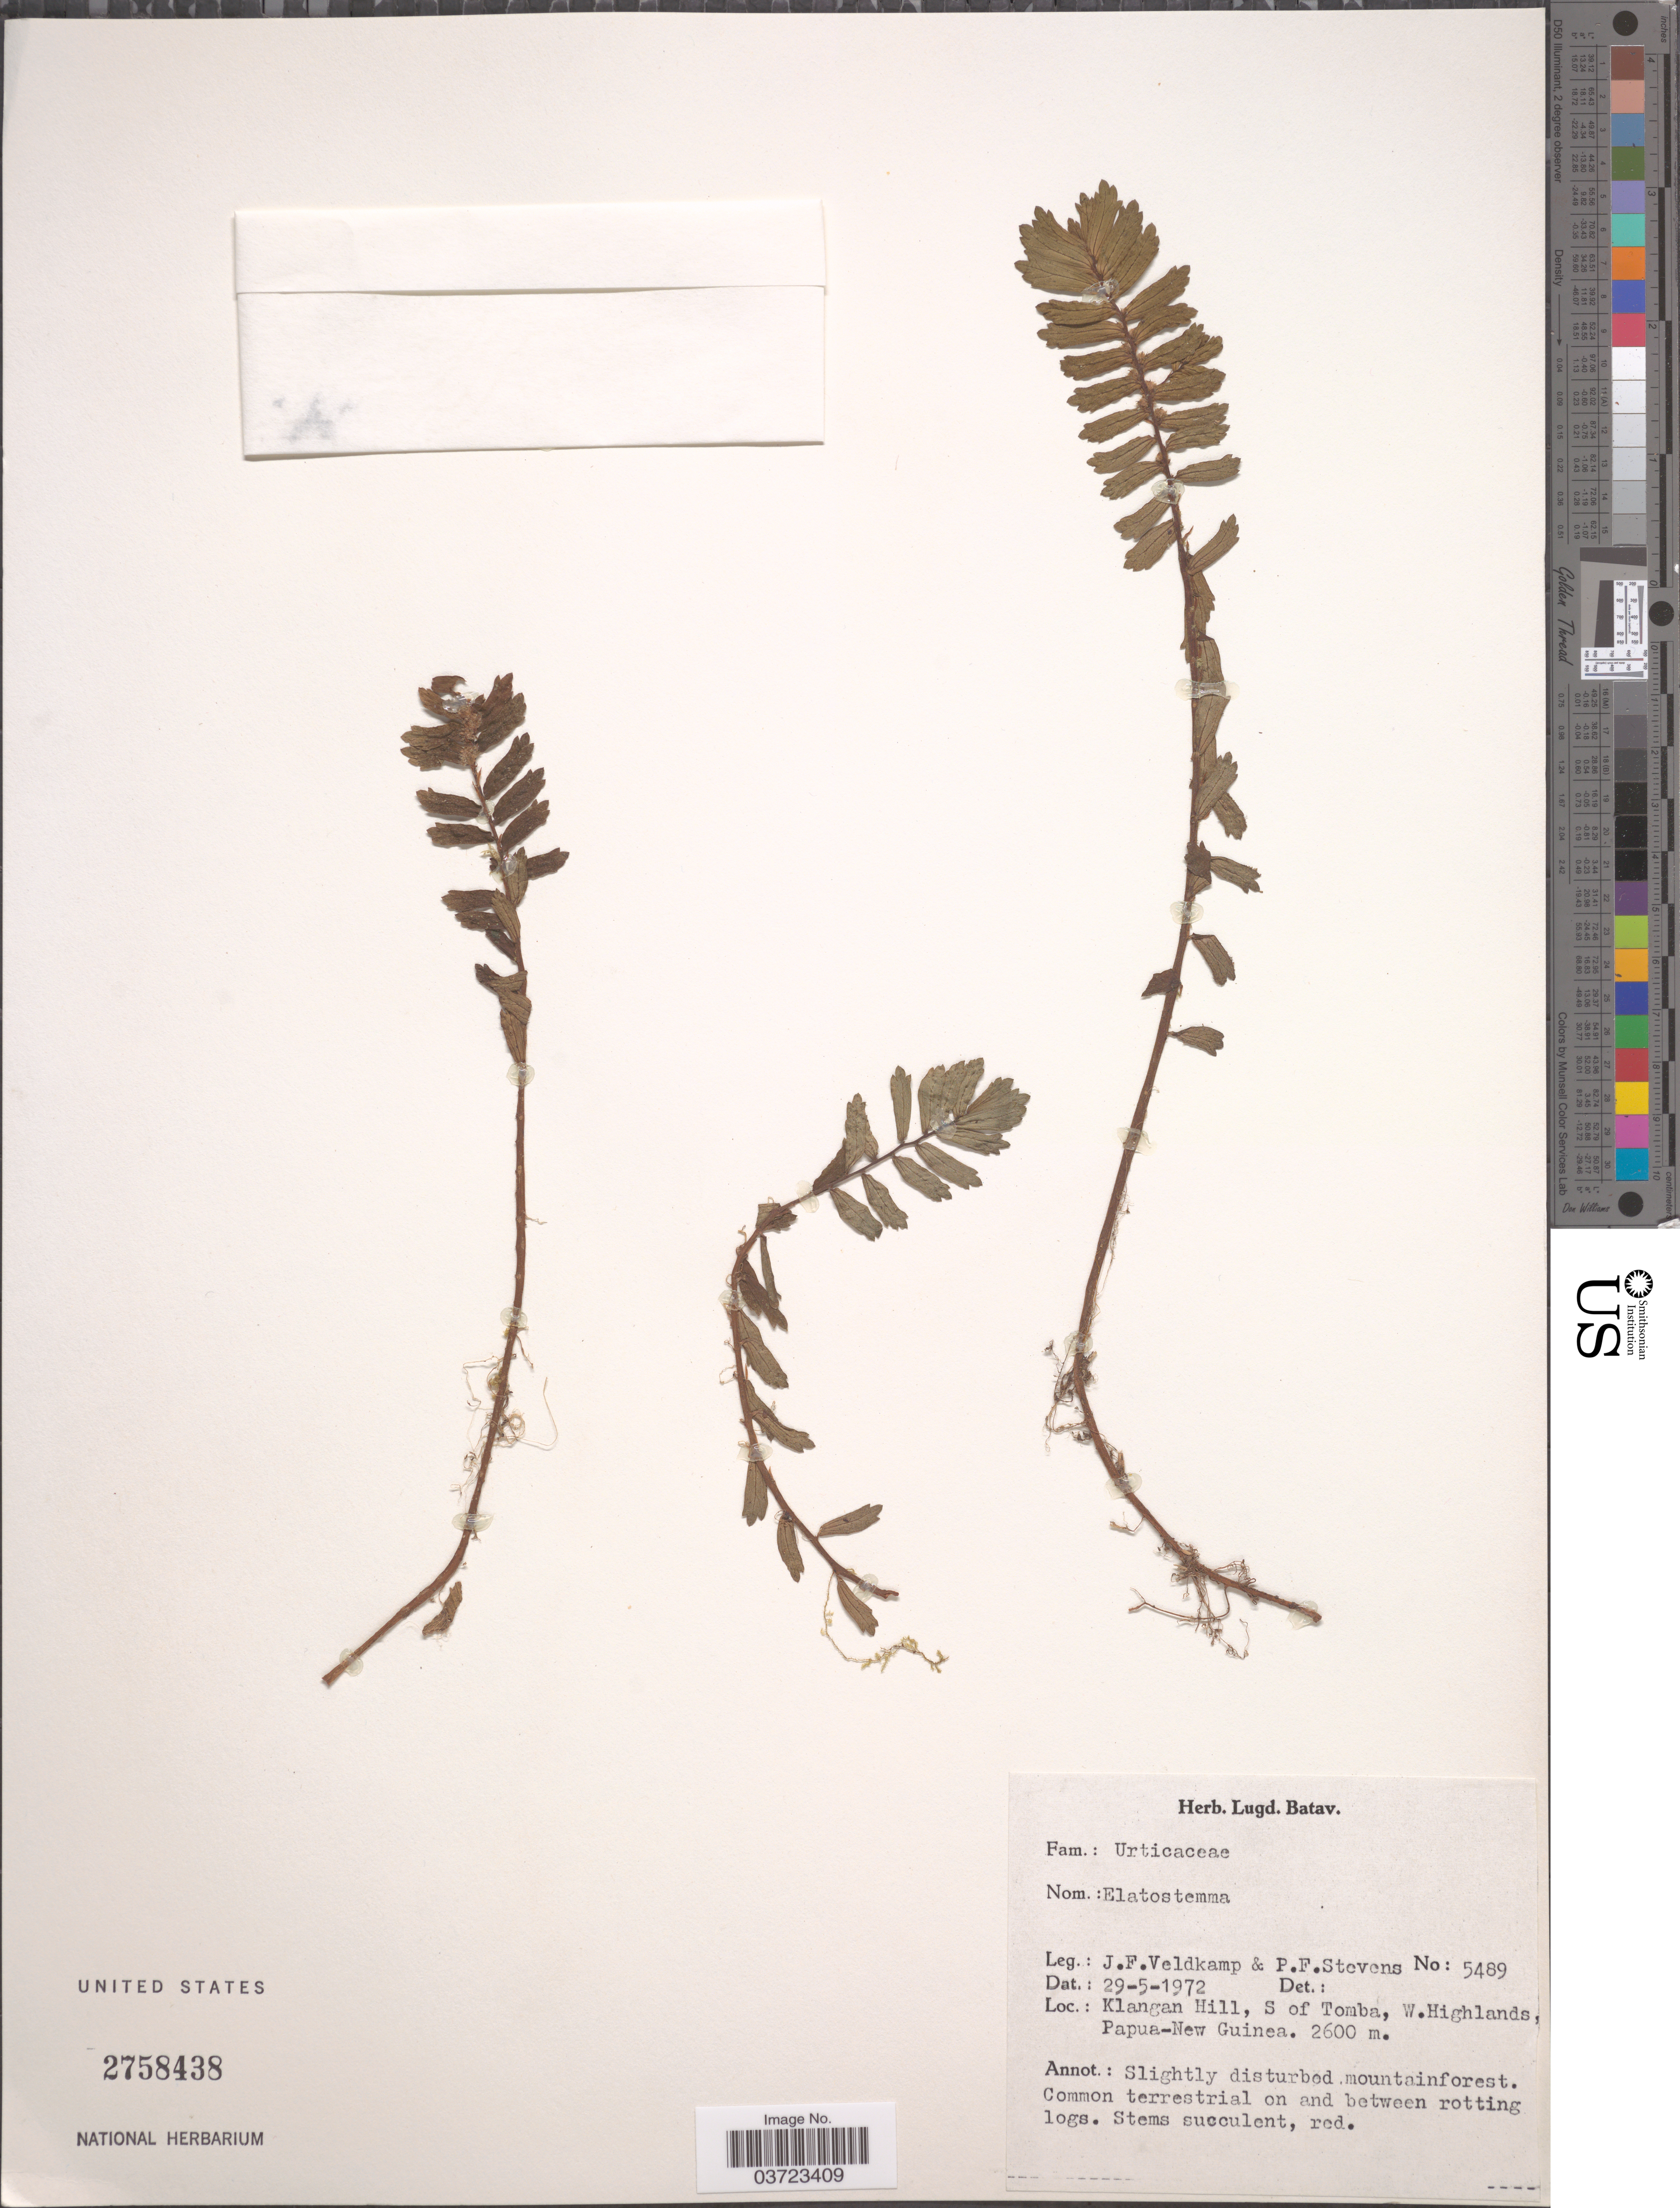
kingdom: Plantae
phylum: Tracheophyta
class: Magnoliopsida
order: Rosales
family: Urticaceae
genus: Elatostema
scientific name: Elatostema sp.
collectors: J. F. Veldkamp & P. F. Stevens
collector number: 5489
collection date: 1972-05-29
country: Papua New Guinea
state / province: Western Highlands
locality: Klangan Hiill, S of Tomba.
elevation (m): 2600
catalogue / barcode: US 2758438